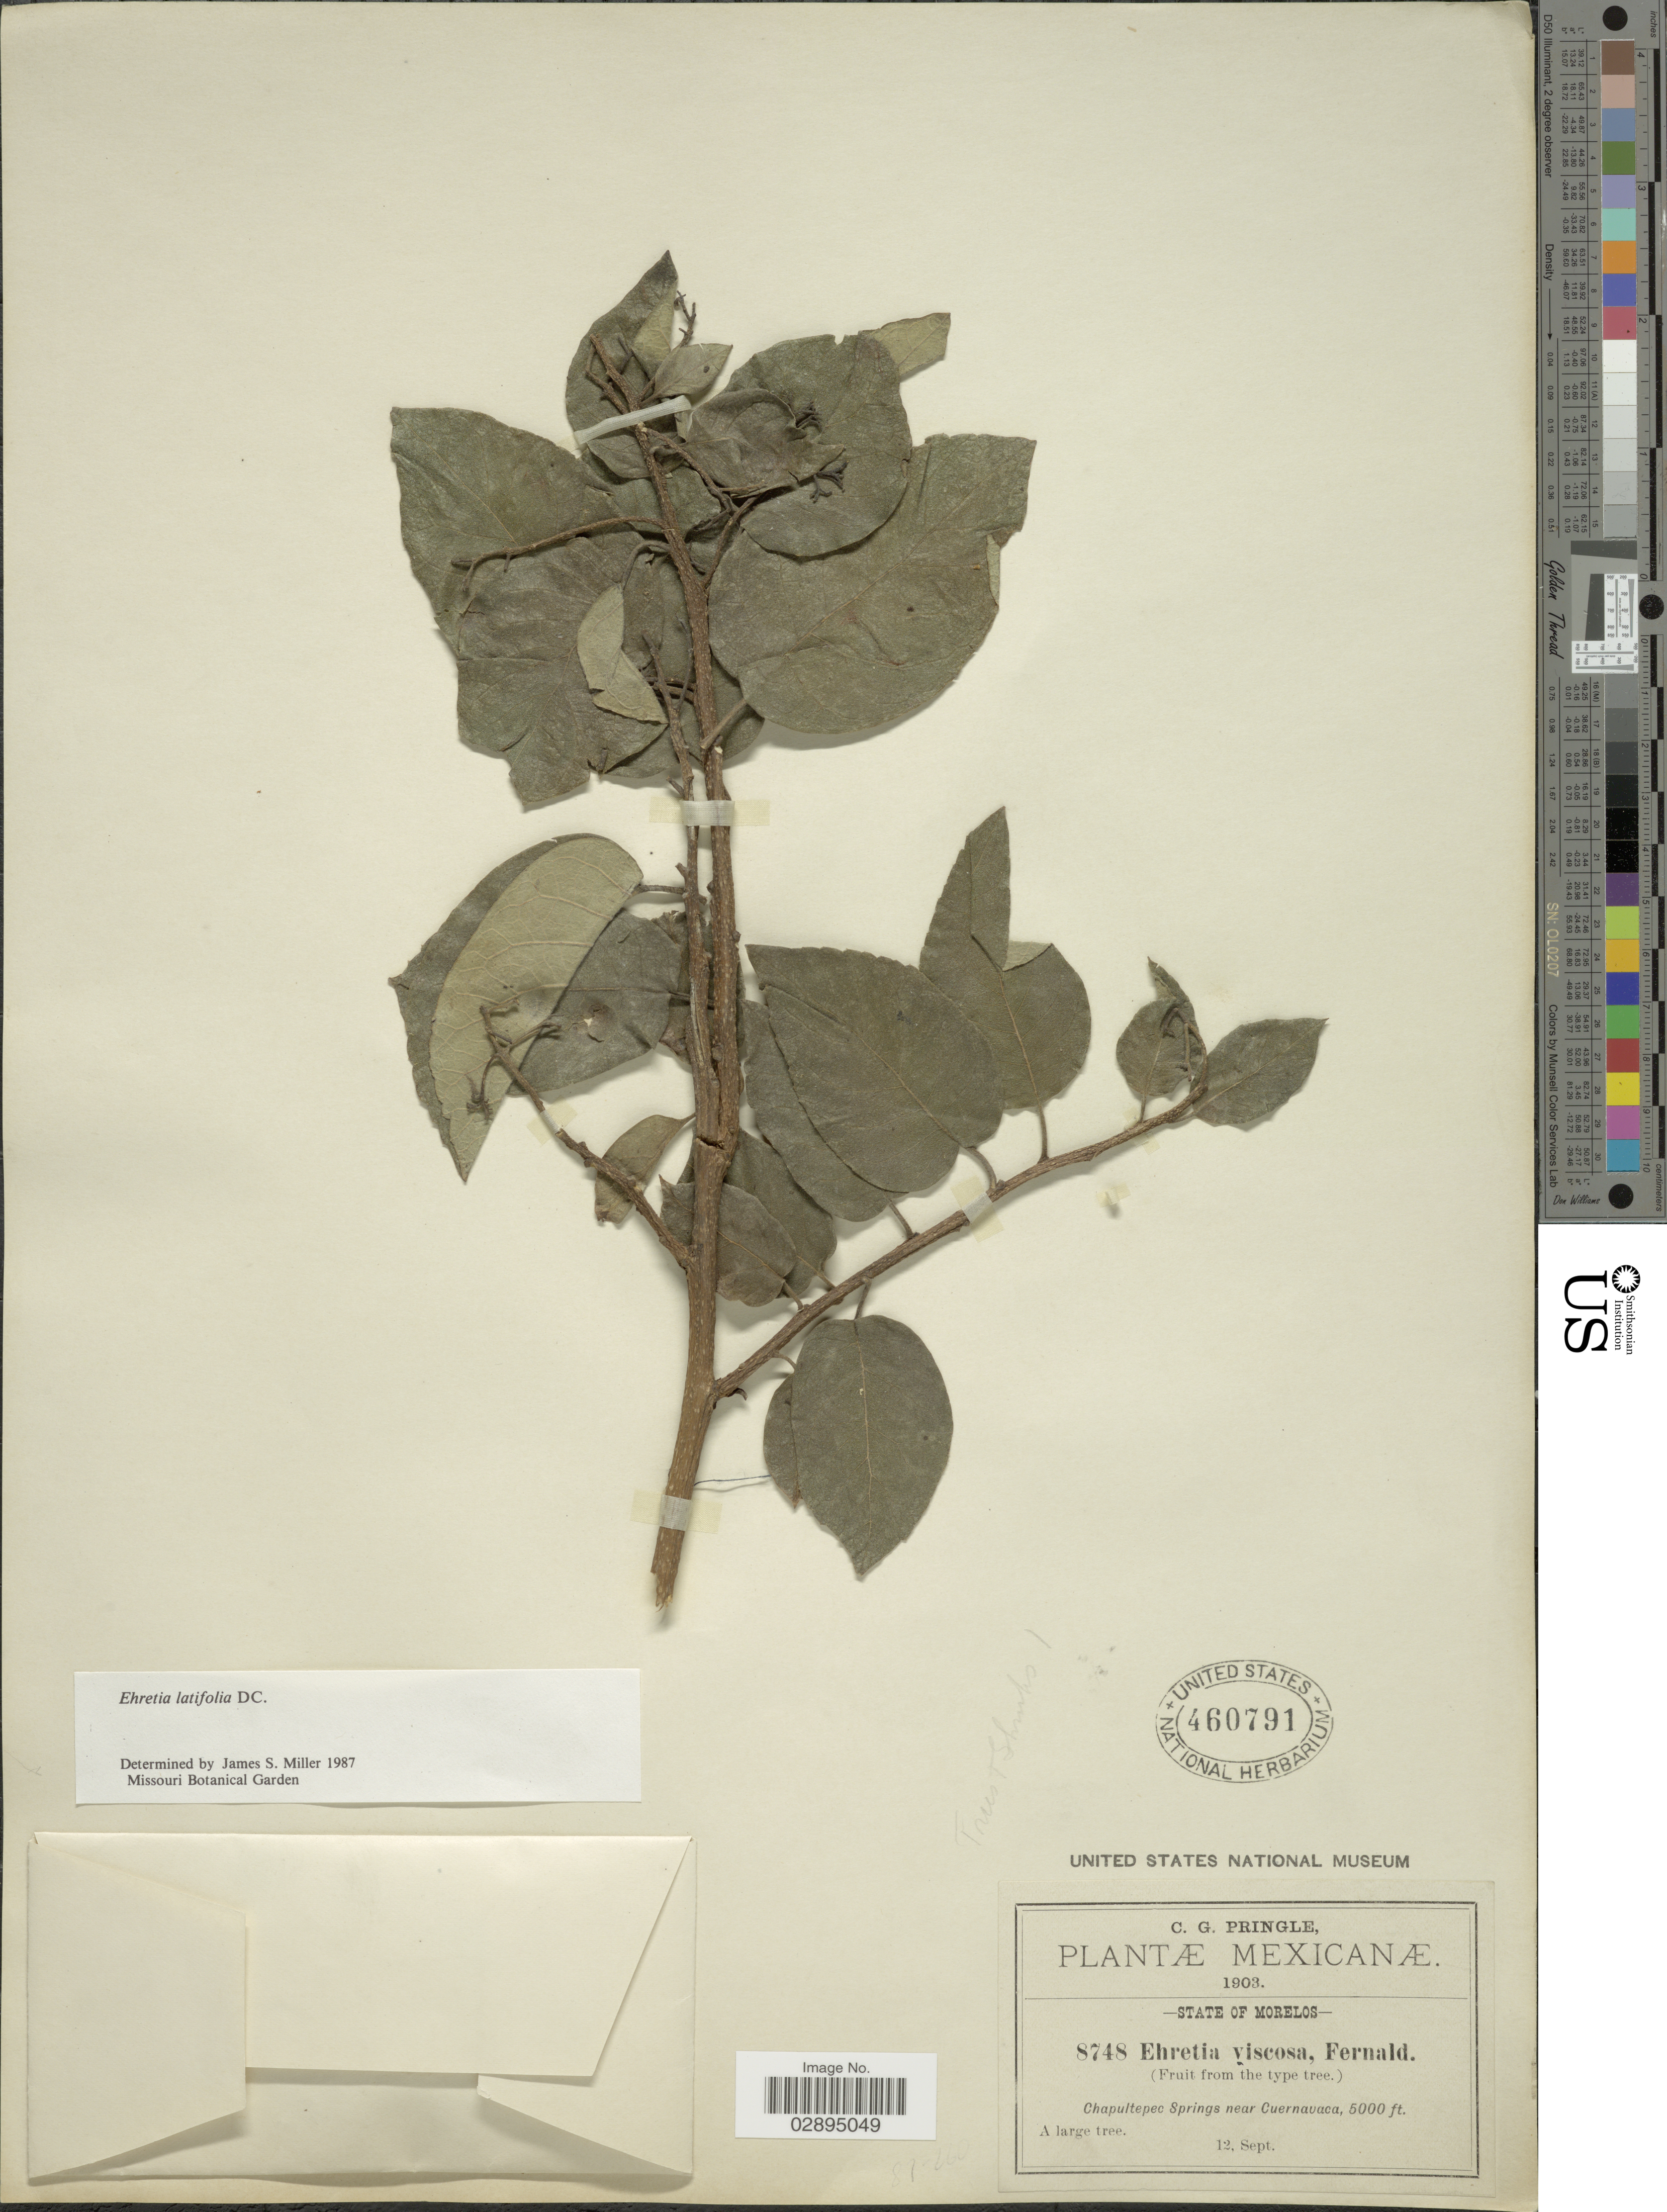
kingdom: Plantae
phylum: Tracheophyta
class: Magnoliopsida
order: Boraginales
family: Ehretiaceae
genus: Ehretia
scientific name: Ehretia latifolia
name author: DC.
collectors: C. G. Pringle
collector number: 8748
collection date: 1903-09-12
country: Mexico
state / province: Morelos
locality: Chapultepec Springs near Cuernavaca.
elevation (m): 1524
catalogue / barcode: US 460791